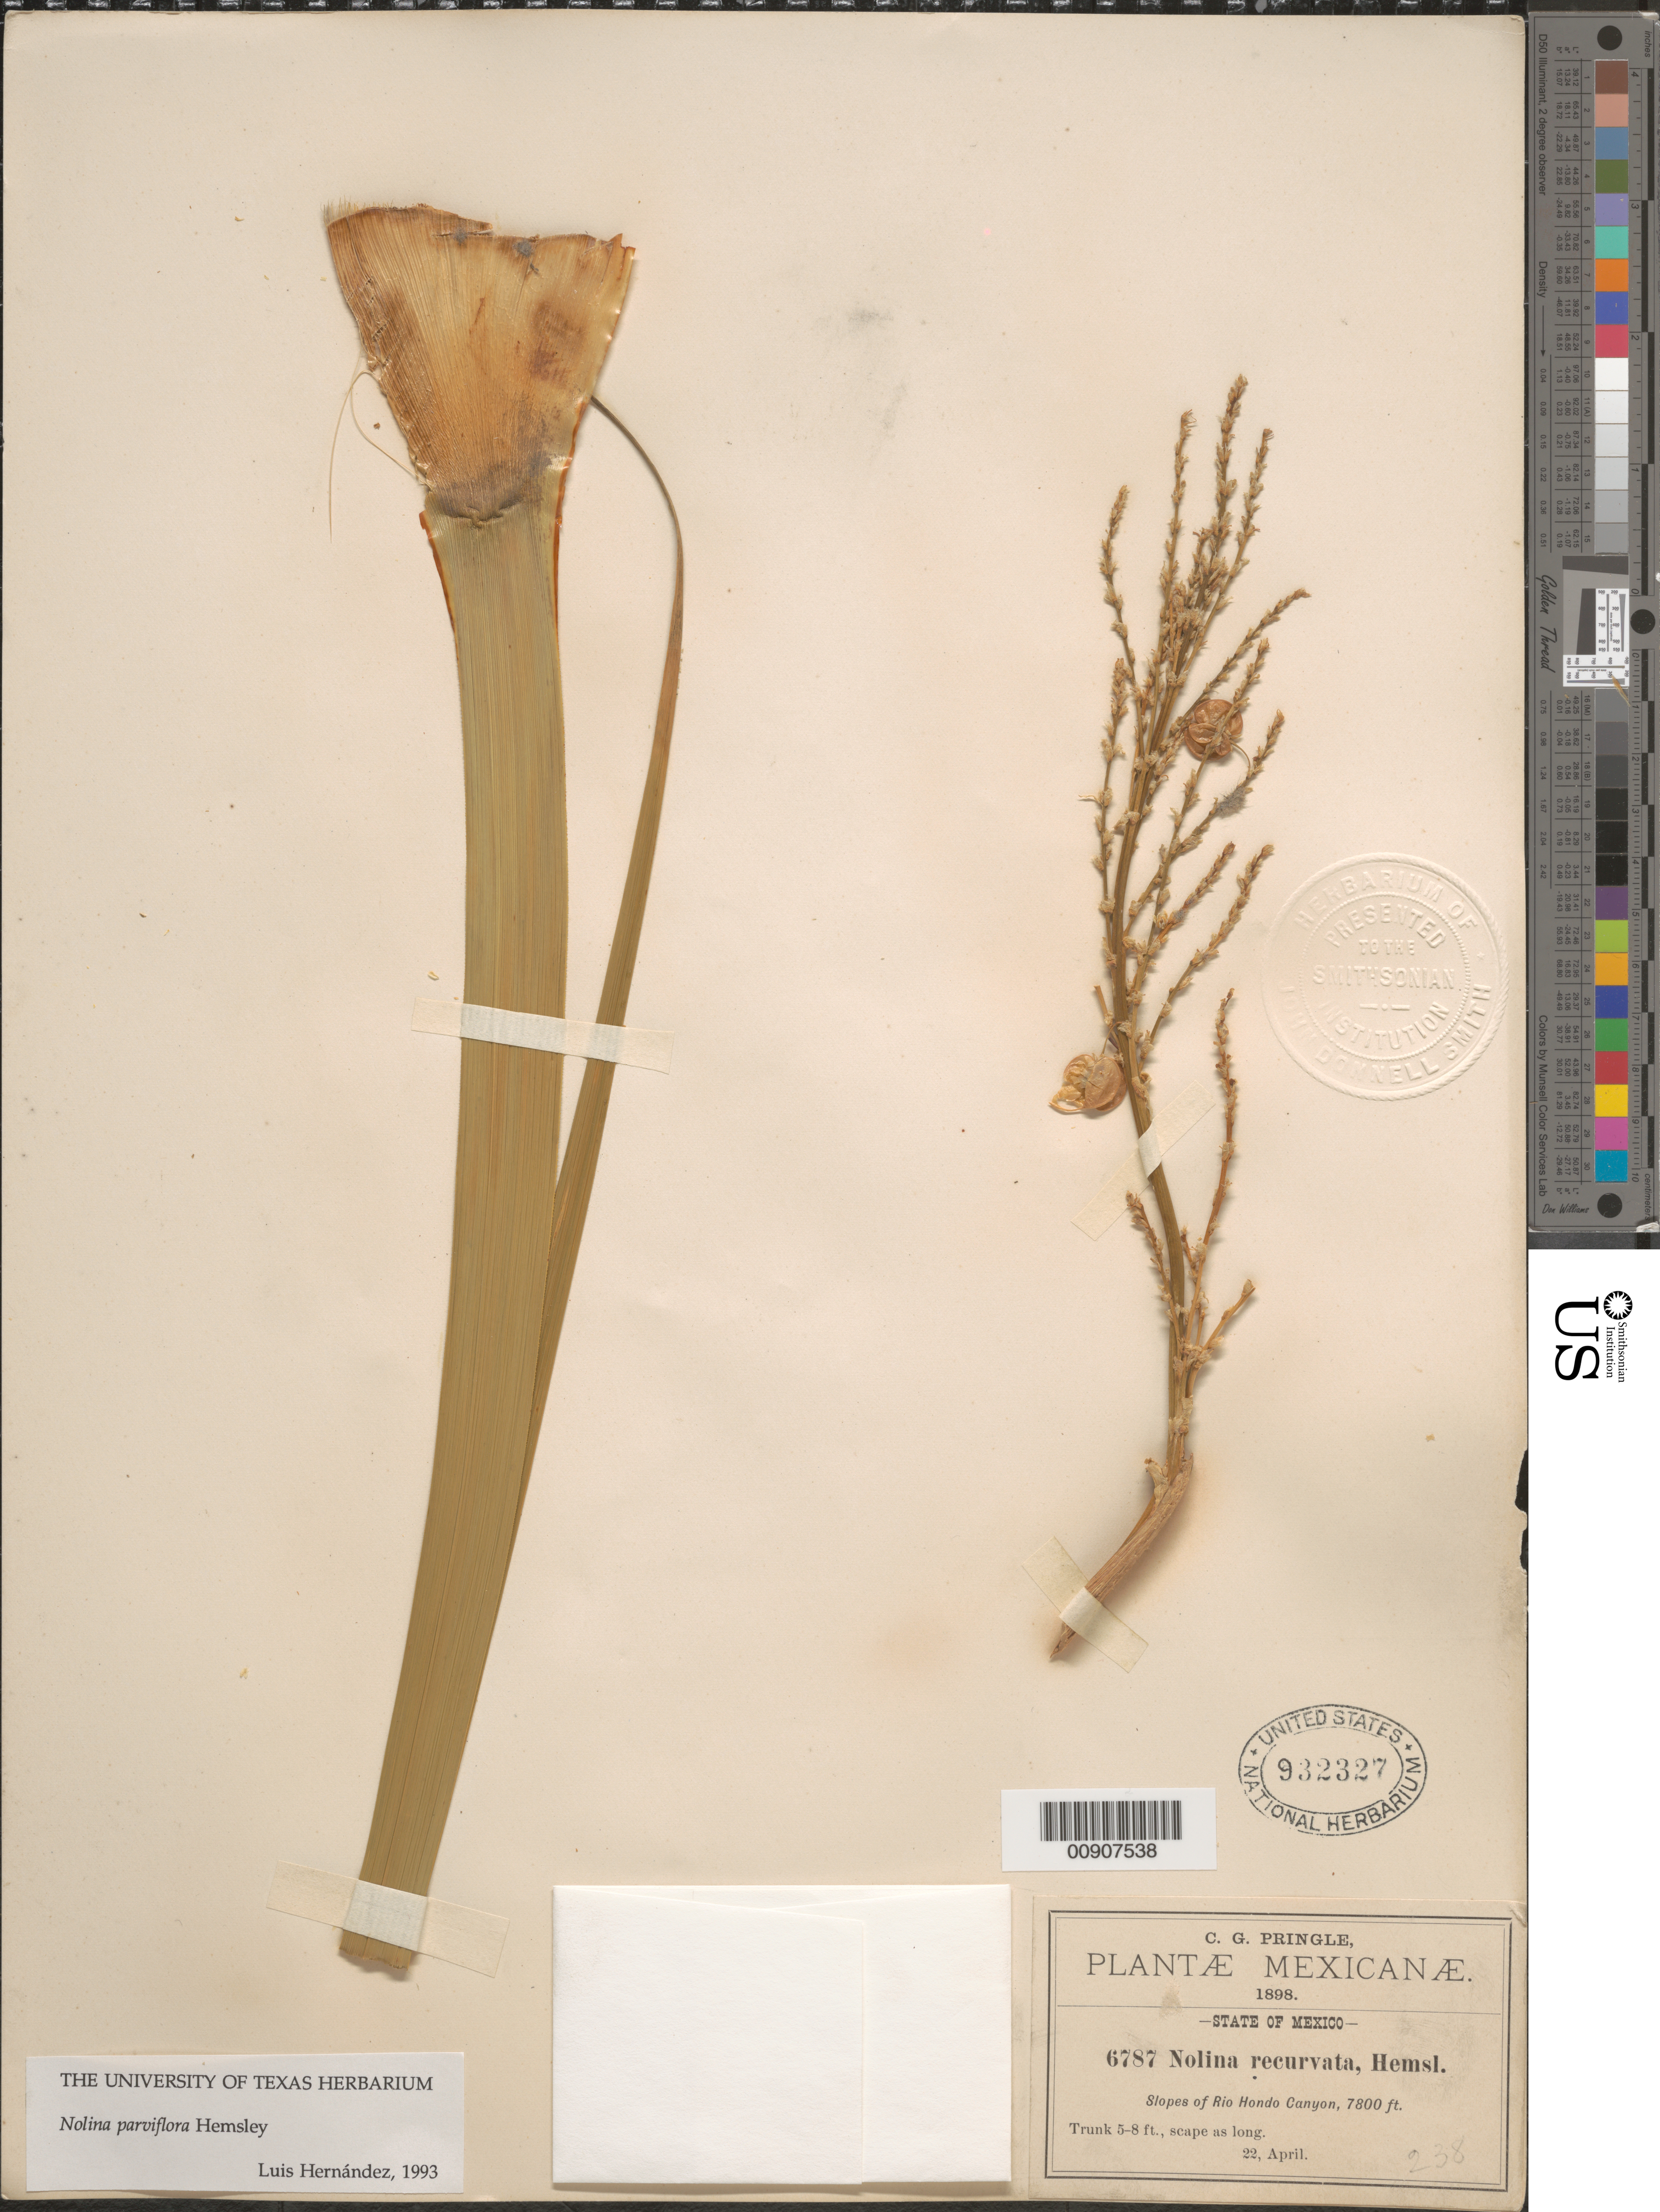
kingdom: Plantae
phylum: Tracheophyta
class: Liliopsida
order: Asparagales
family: Asparagaceae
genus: Nolina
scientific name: Nolina parviflora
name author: (Kunth) Hemsl.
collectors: C. G. Pringle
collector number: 6787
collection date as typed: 22 Apr 1898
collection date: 1898-04-22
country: Mexico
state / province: México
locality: Río Hondo Canyon, State of México.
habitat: Slopes of Río Hondo Canyon.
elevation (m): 2377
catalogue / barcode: US 932327